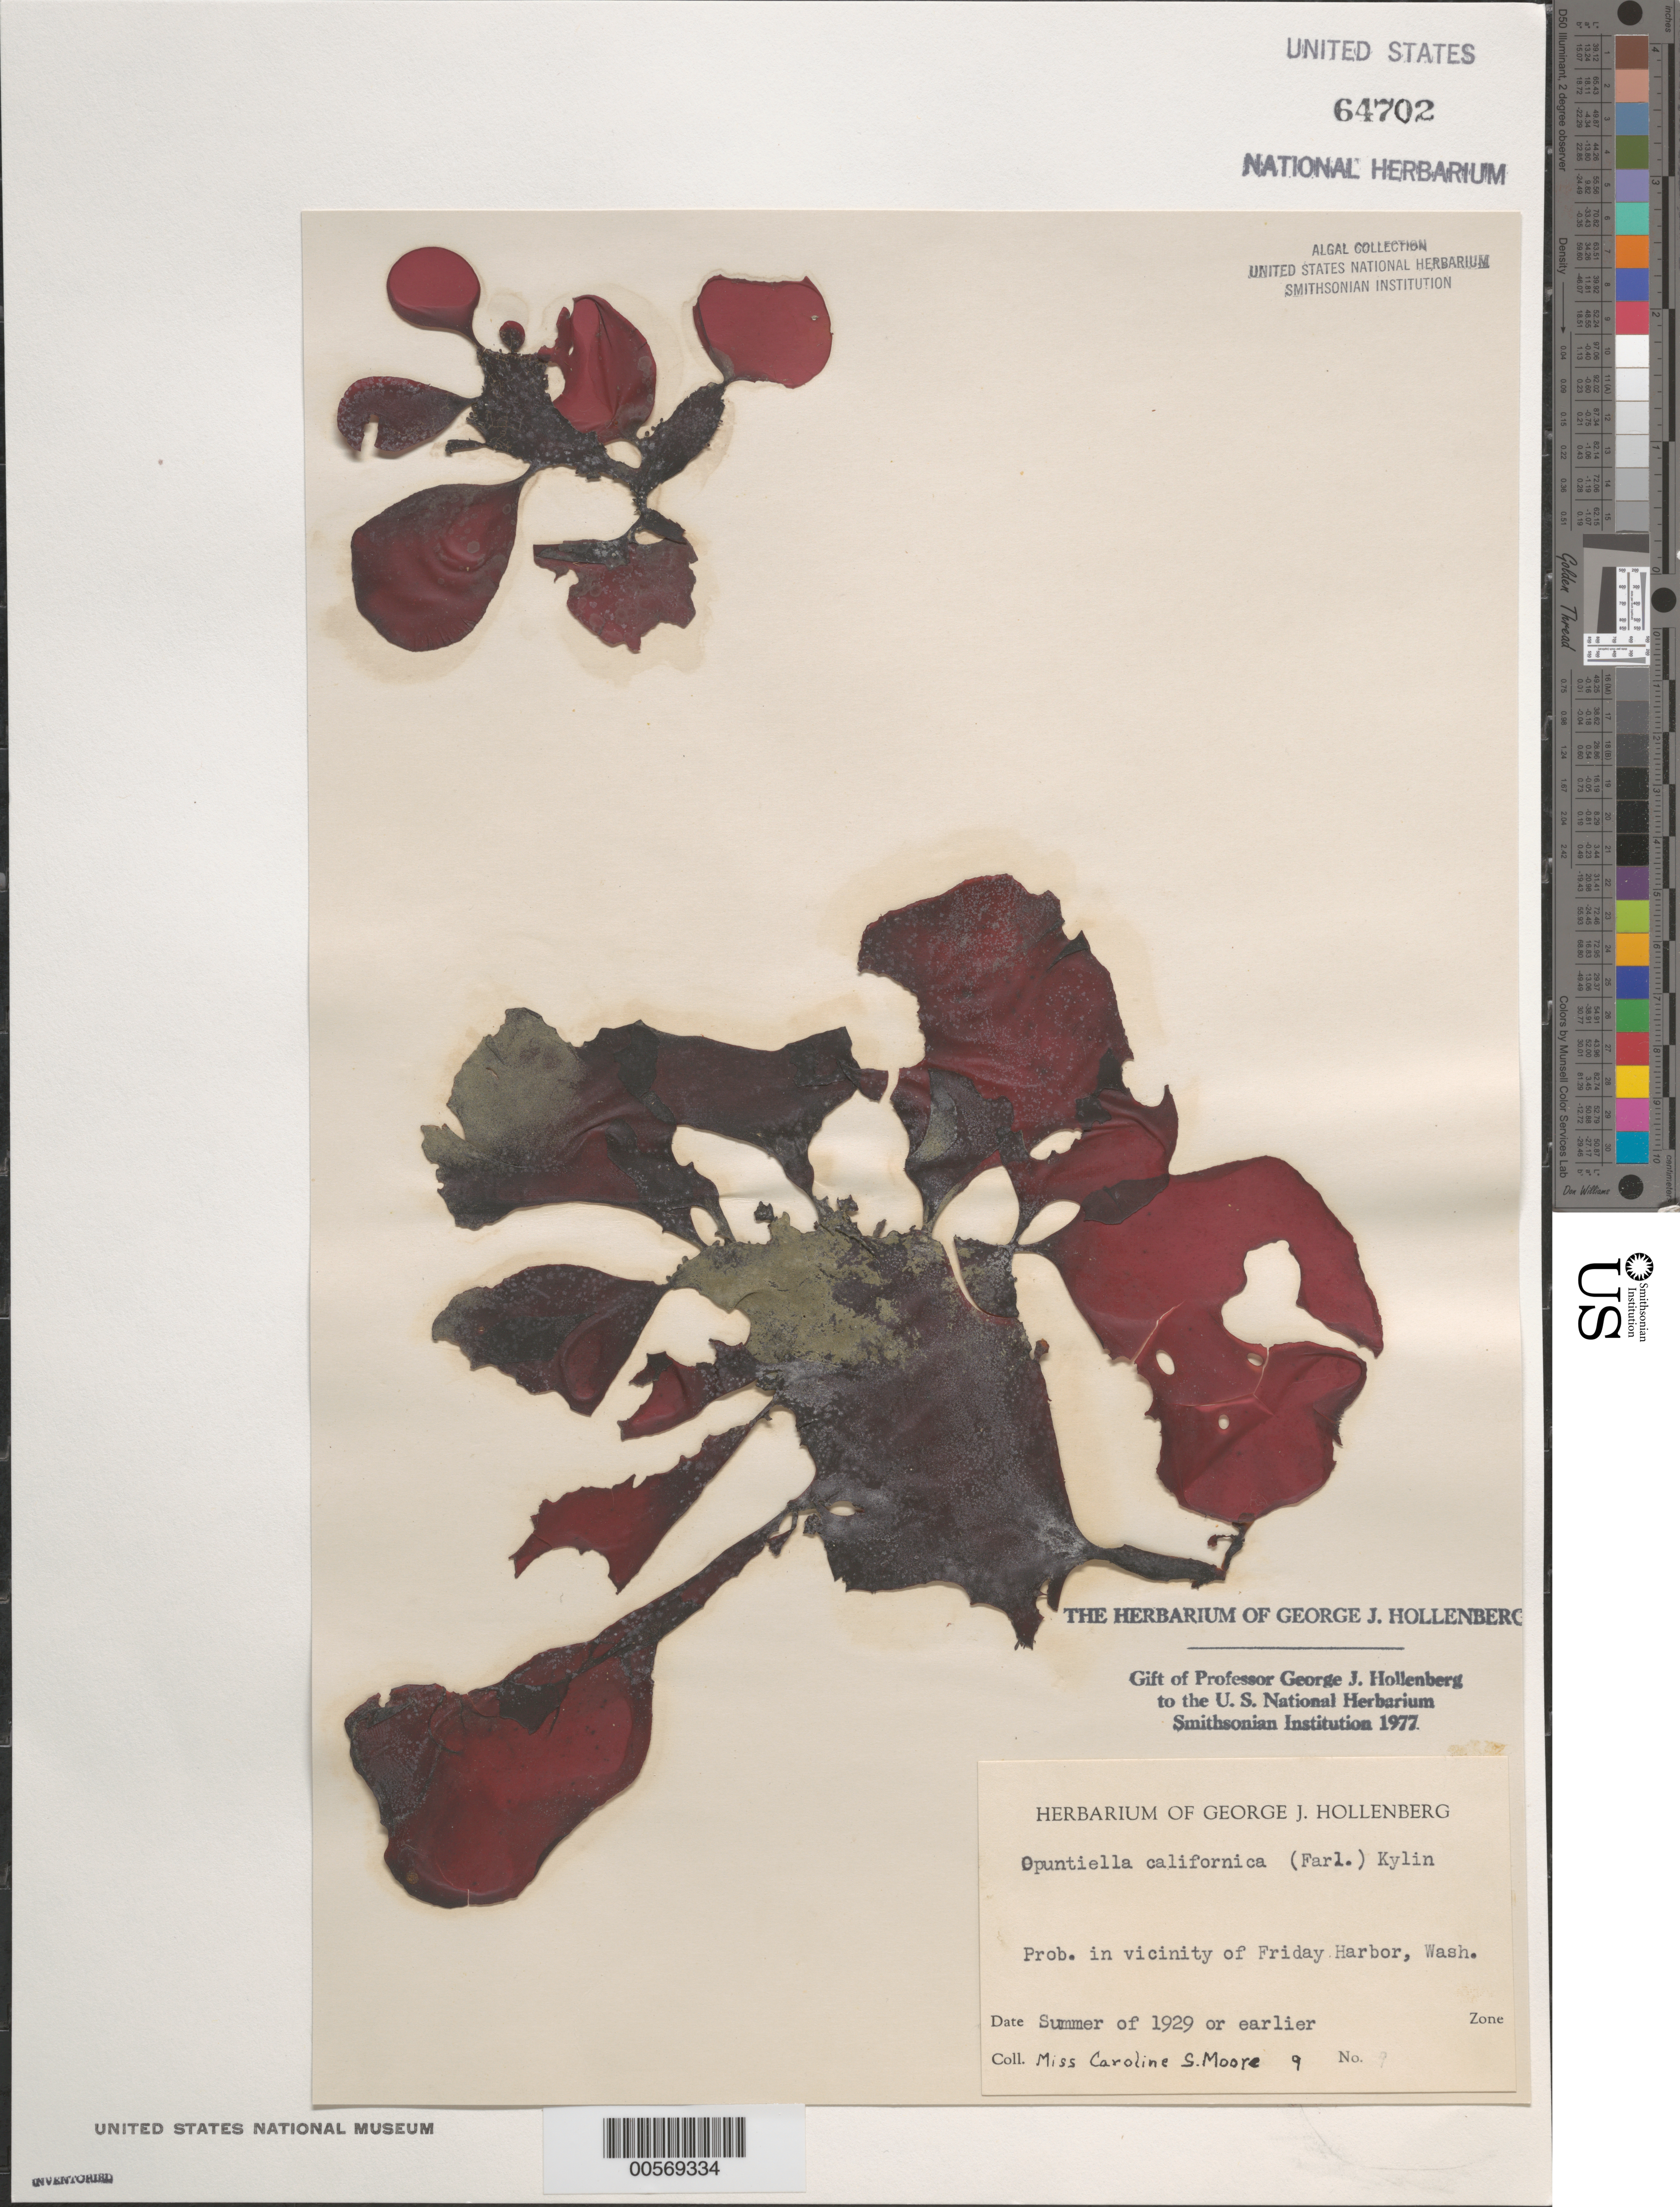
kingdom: Plantae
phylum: Rhodophyta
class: Florideophyceae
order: Gigartinales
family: Furcellariaceae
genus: Opuntiella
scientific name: Opuntiella californica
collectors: C. Moore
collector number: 9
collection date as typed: Sum 1929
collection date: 1929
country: United States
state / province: Washington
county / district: San Juan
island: San Juan Island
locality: Probably Friday Harbor area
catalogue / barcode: US 64702